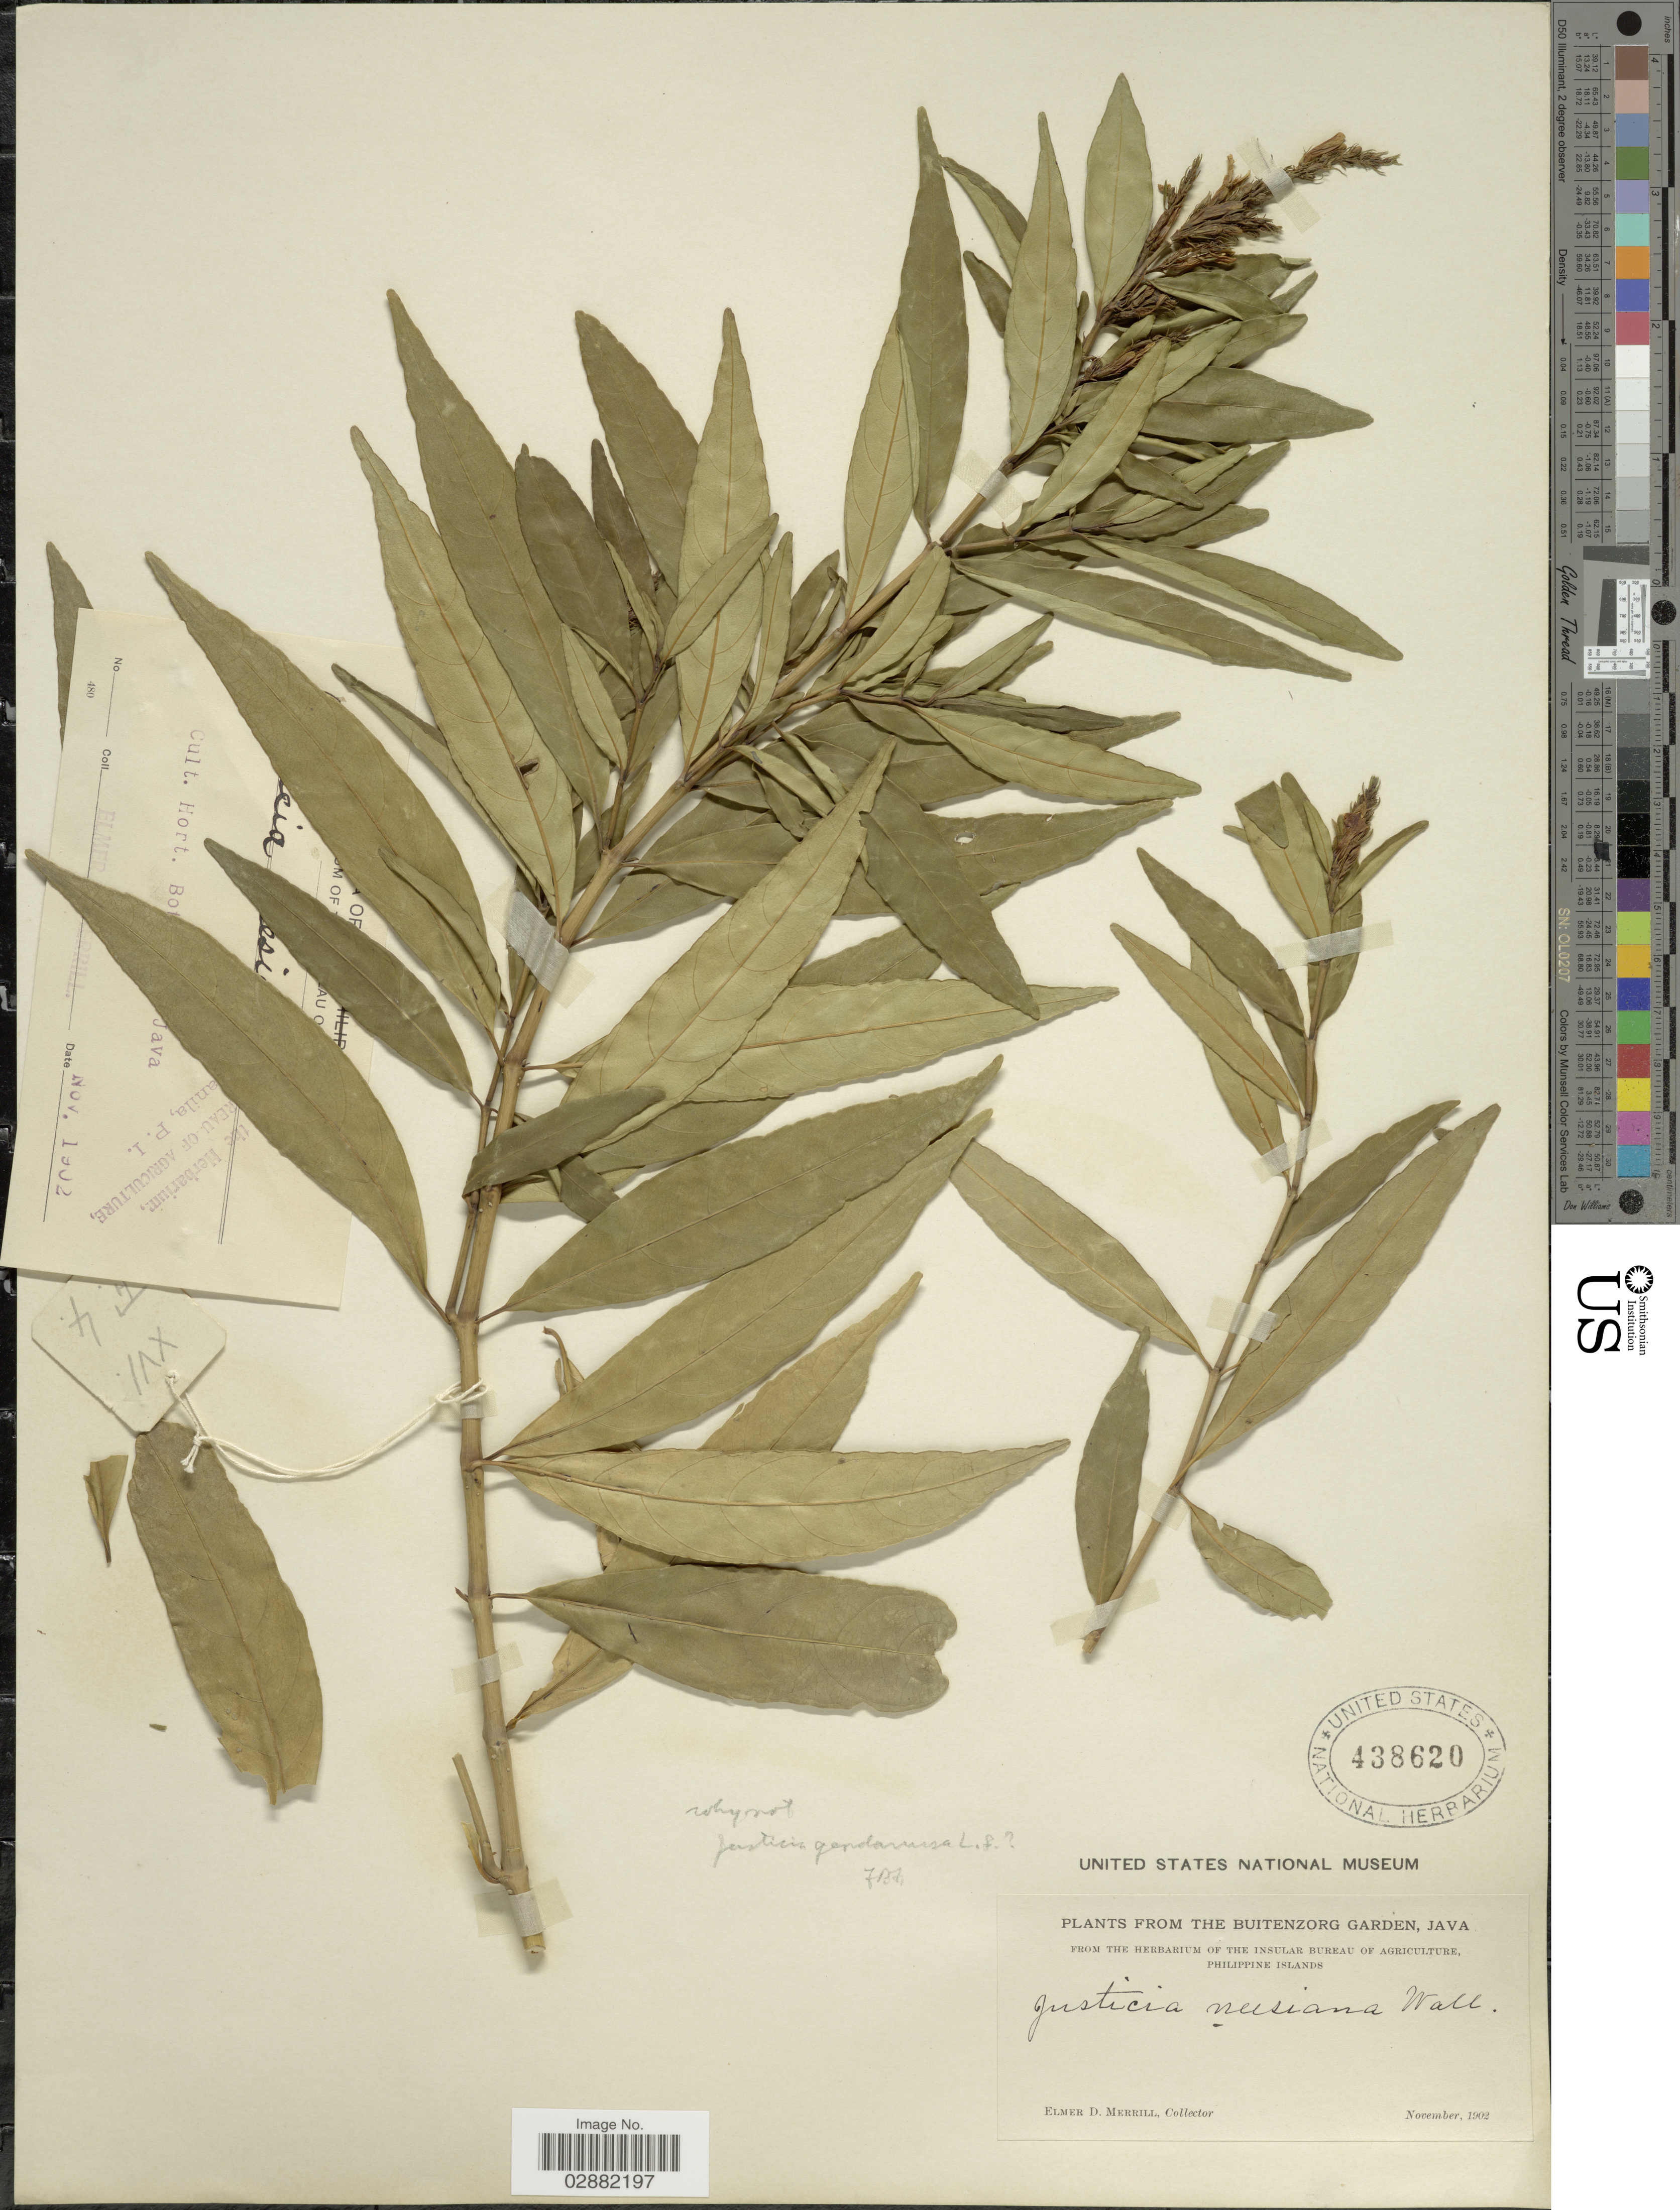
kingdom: Plantae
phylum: Tracheophyta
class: Magnoliopsida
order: Lamiales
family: Acanthaceae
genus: Justicia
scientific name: Justicia neesiana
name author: (Nees) T. Anderson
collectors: E. D. Merrill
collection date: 1902-11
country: Indonesia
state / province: Java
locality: The Buitenzorg Garden, Java.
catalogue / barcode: US 438620